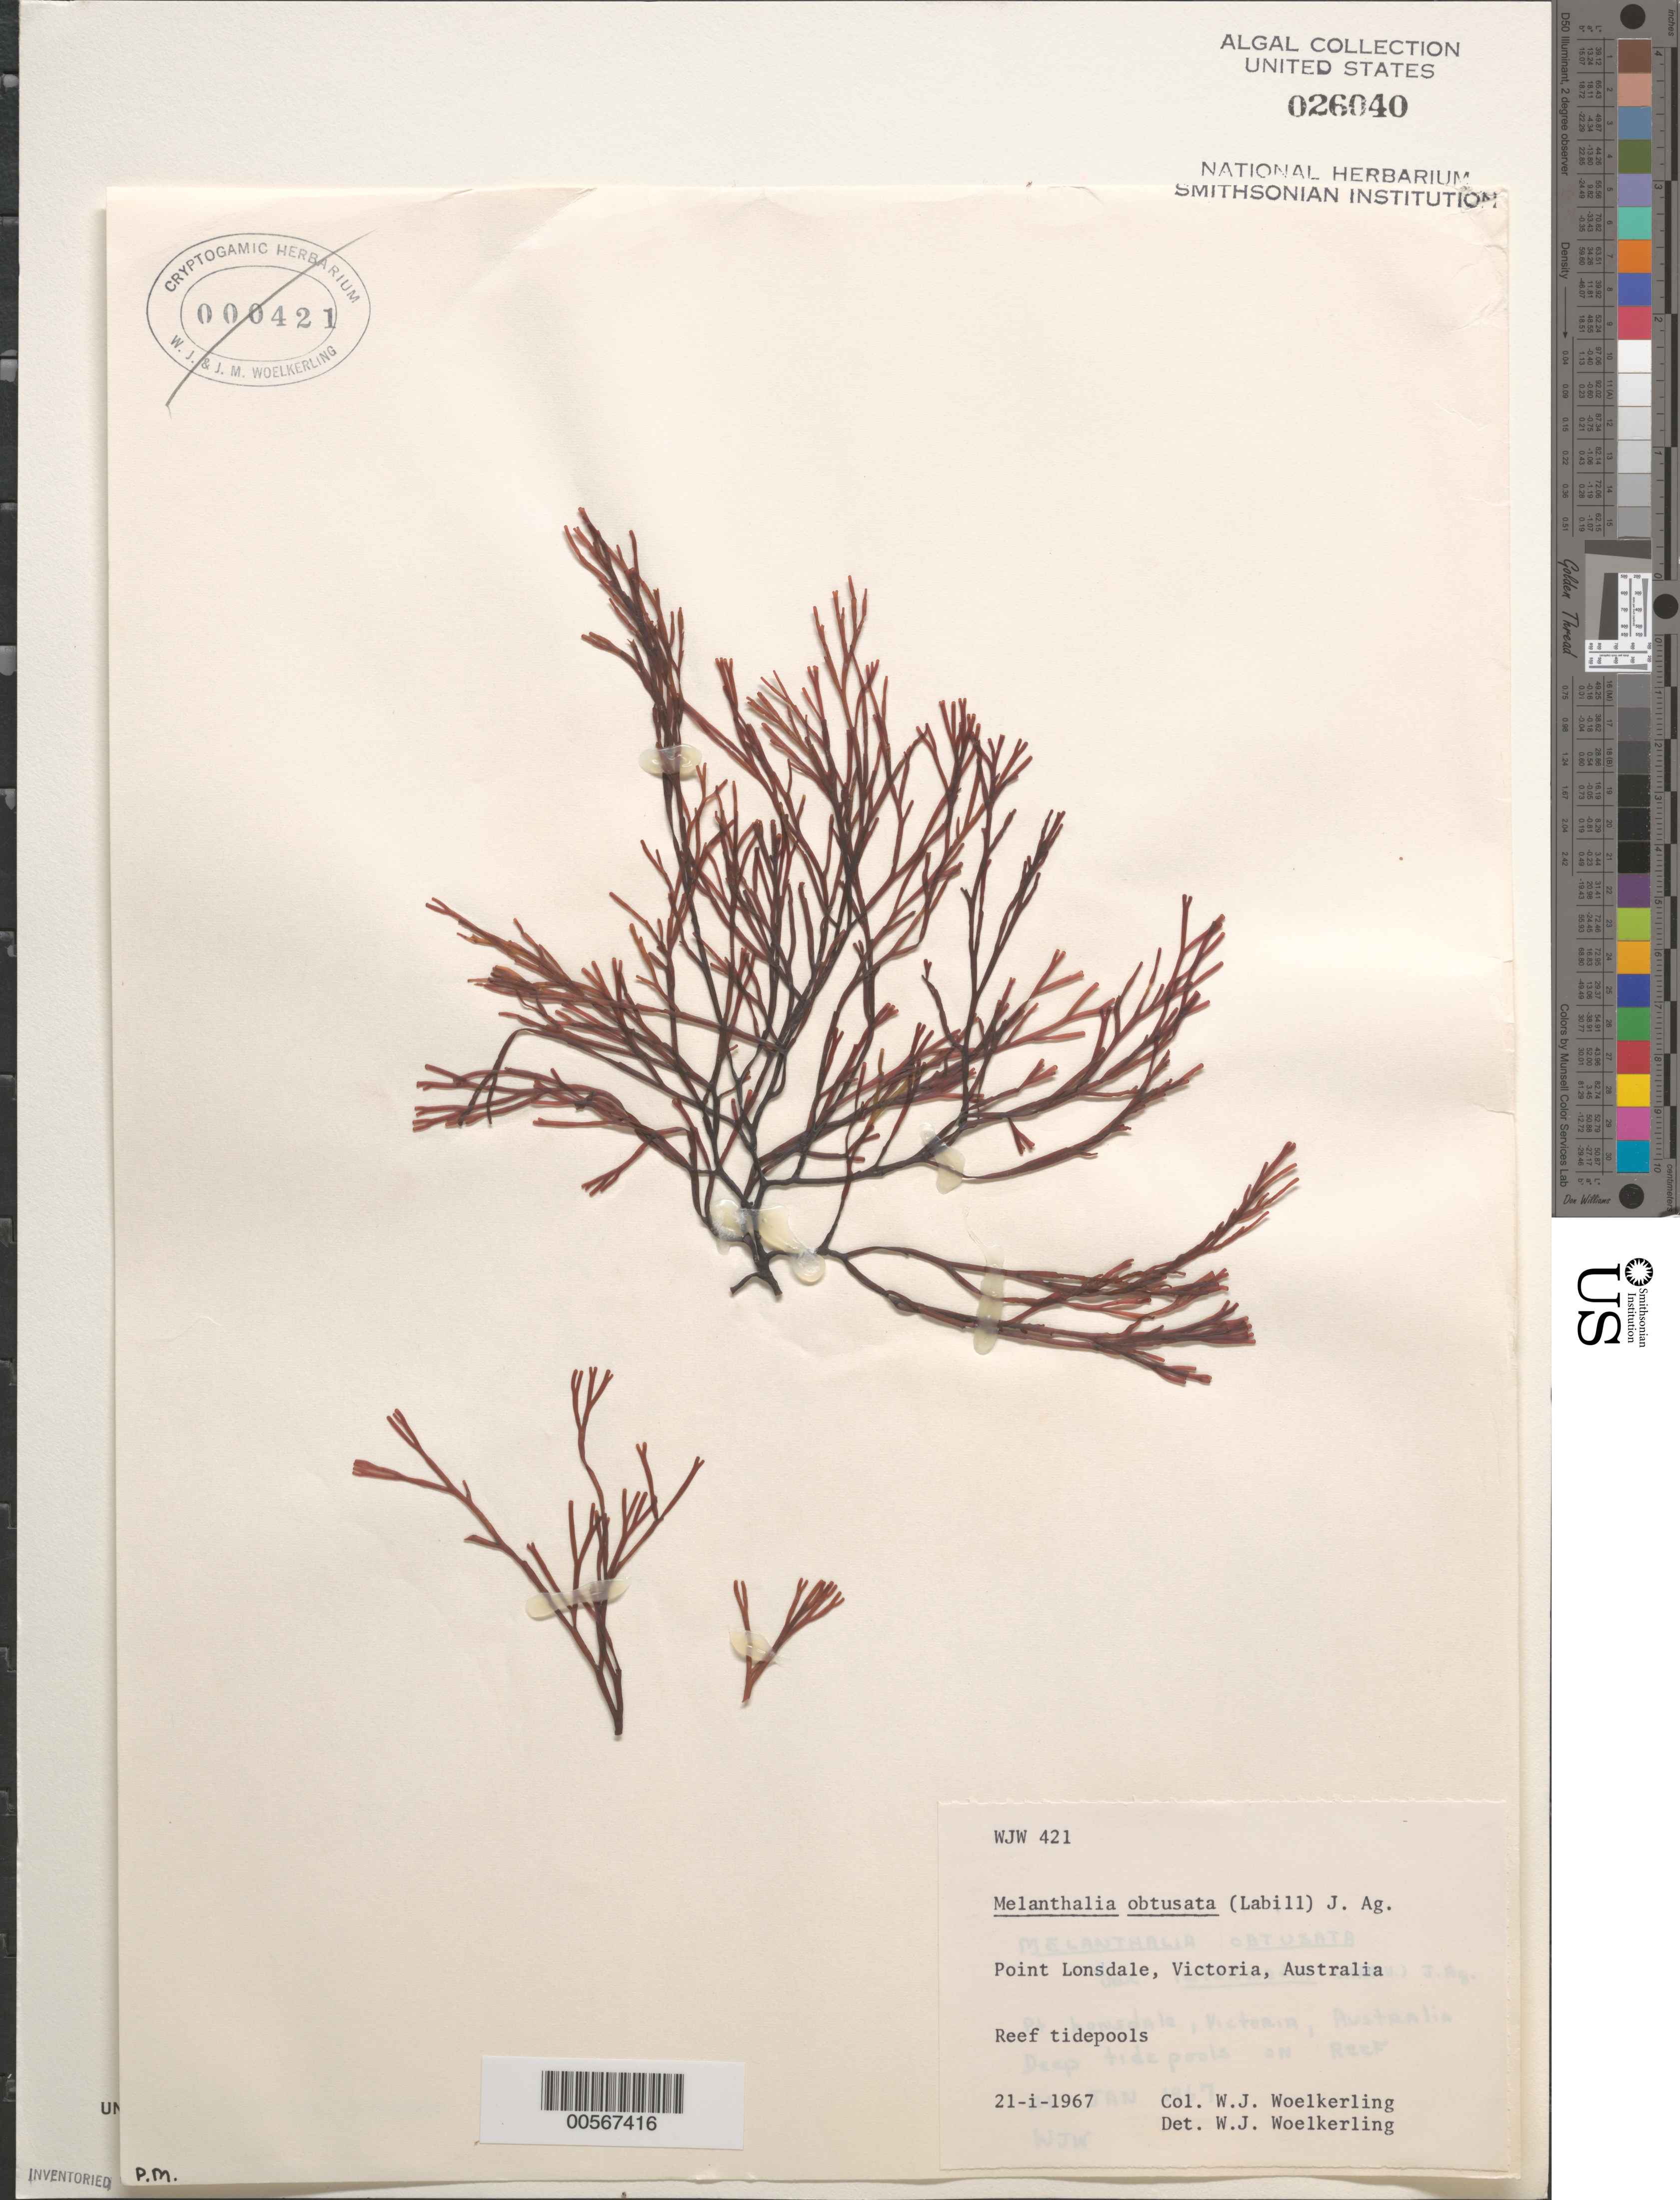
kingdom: Plantae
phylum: Rhodophyta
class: Florideophyceae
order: Gracilariales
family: Gracilariaceae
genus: Melanthalia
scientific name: Melanthalia obtusata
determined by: Woelkerling, W. J.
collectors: W. Woelkerling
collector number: WJW 421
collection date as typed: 21 Jan 1967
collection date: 1967-01-21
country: Australia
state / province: Victoria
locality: Point lonsdale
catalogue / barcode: US 26040